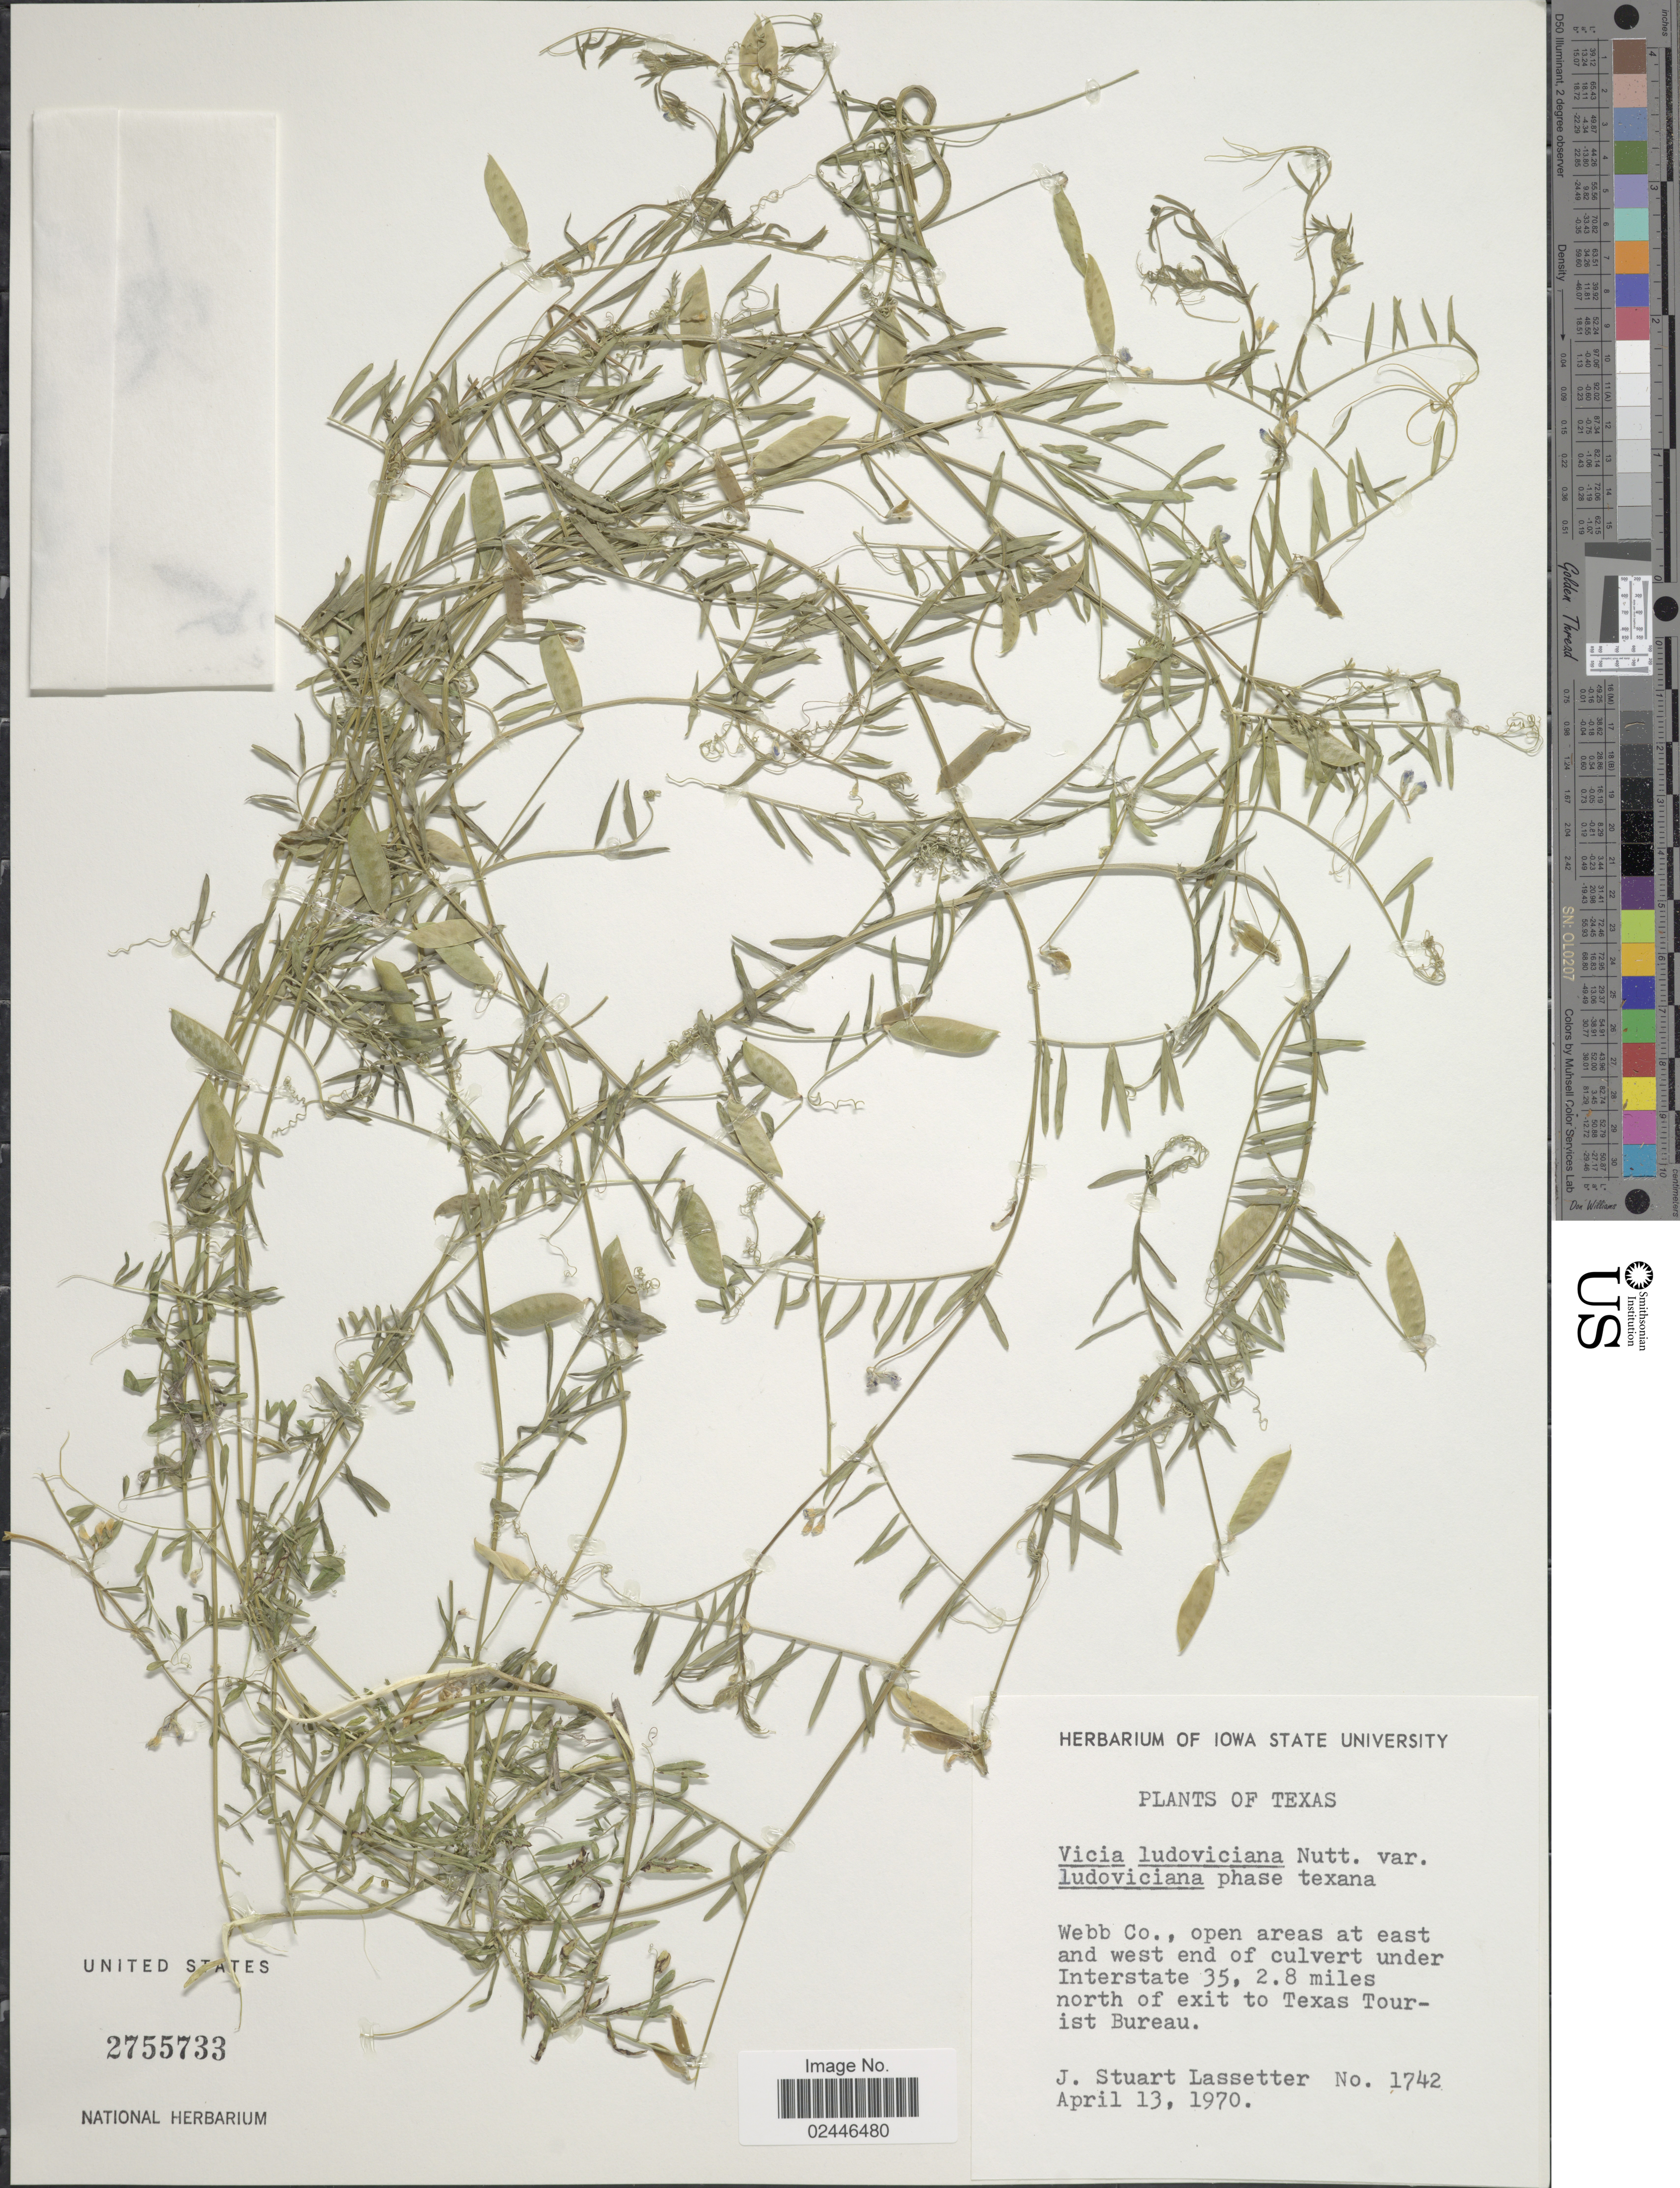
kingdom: Plantae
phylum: Tracheophyta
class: Magnoliopsida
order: Fabales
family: Fabaceae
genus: Vicia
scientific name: Vicia ludoviciana var. ludoviciana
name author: Nutt. ex Torr. & A. Gray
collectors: J. Lassetter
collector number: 1742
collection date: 1970-04-13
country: United States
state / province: Texas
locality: Webb Co., open areas at east and west end of culvert under Interstate 35, 2.8 miles north of exit to Texas Tourist Bureau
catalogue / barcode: US 2755733